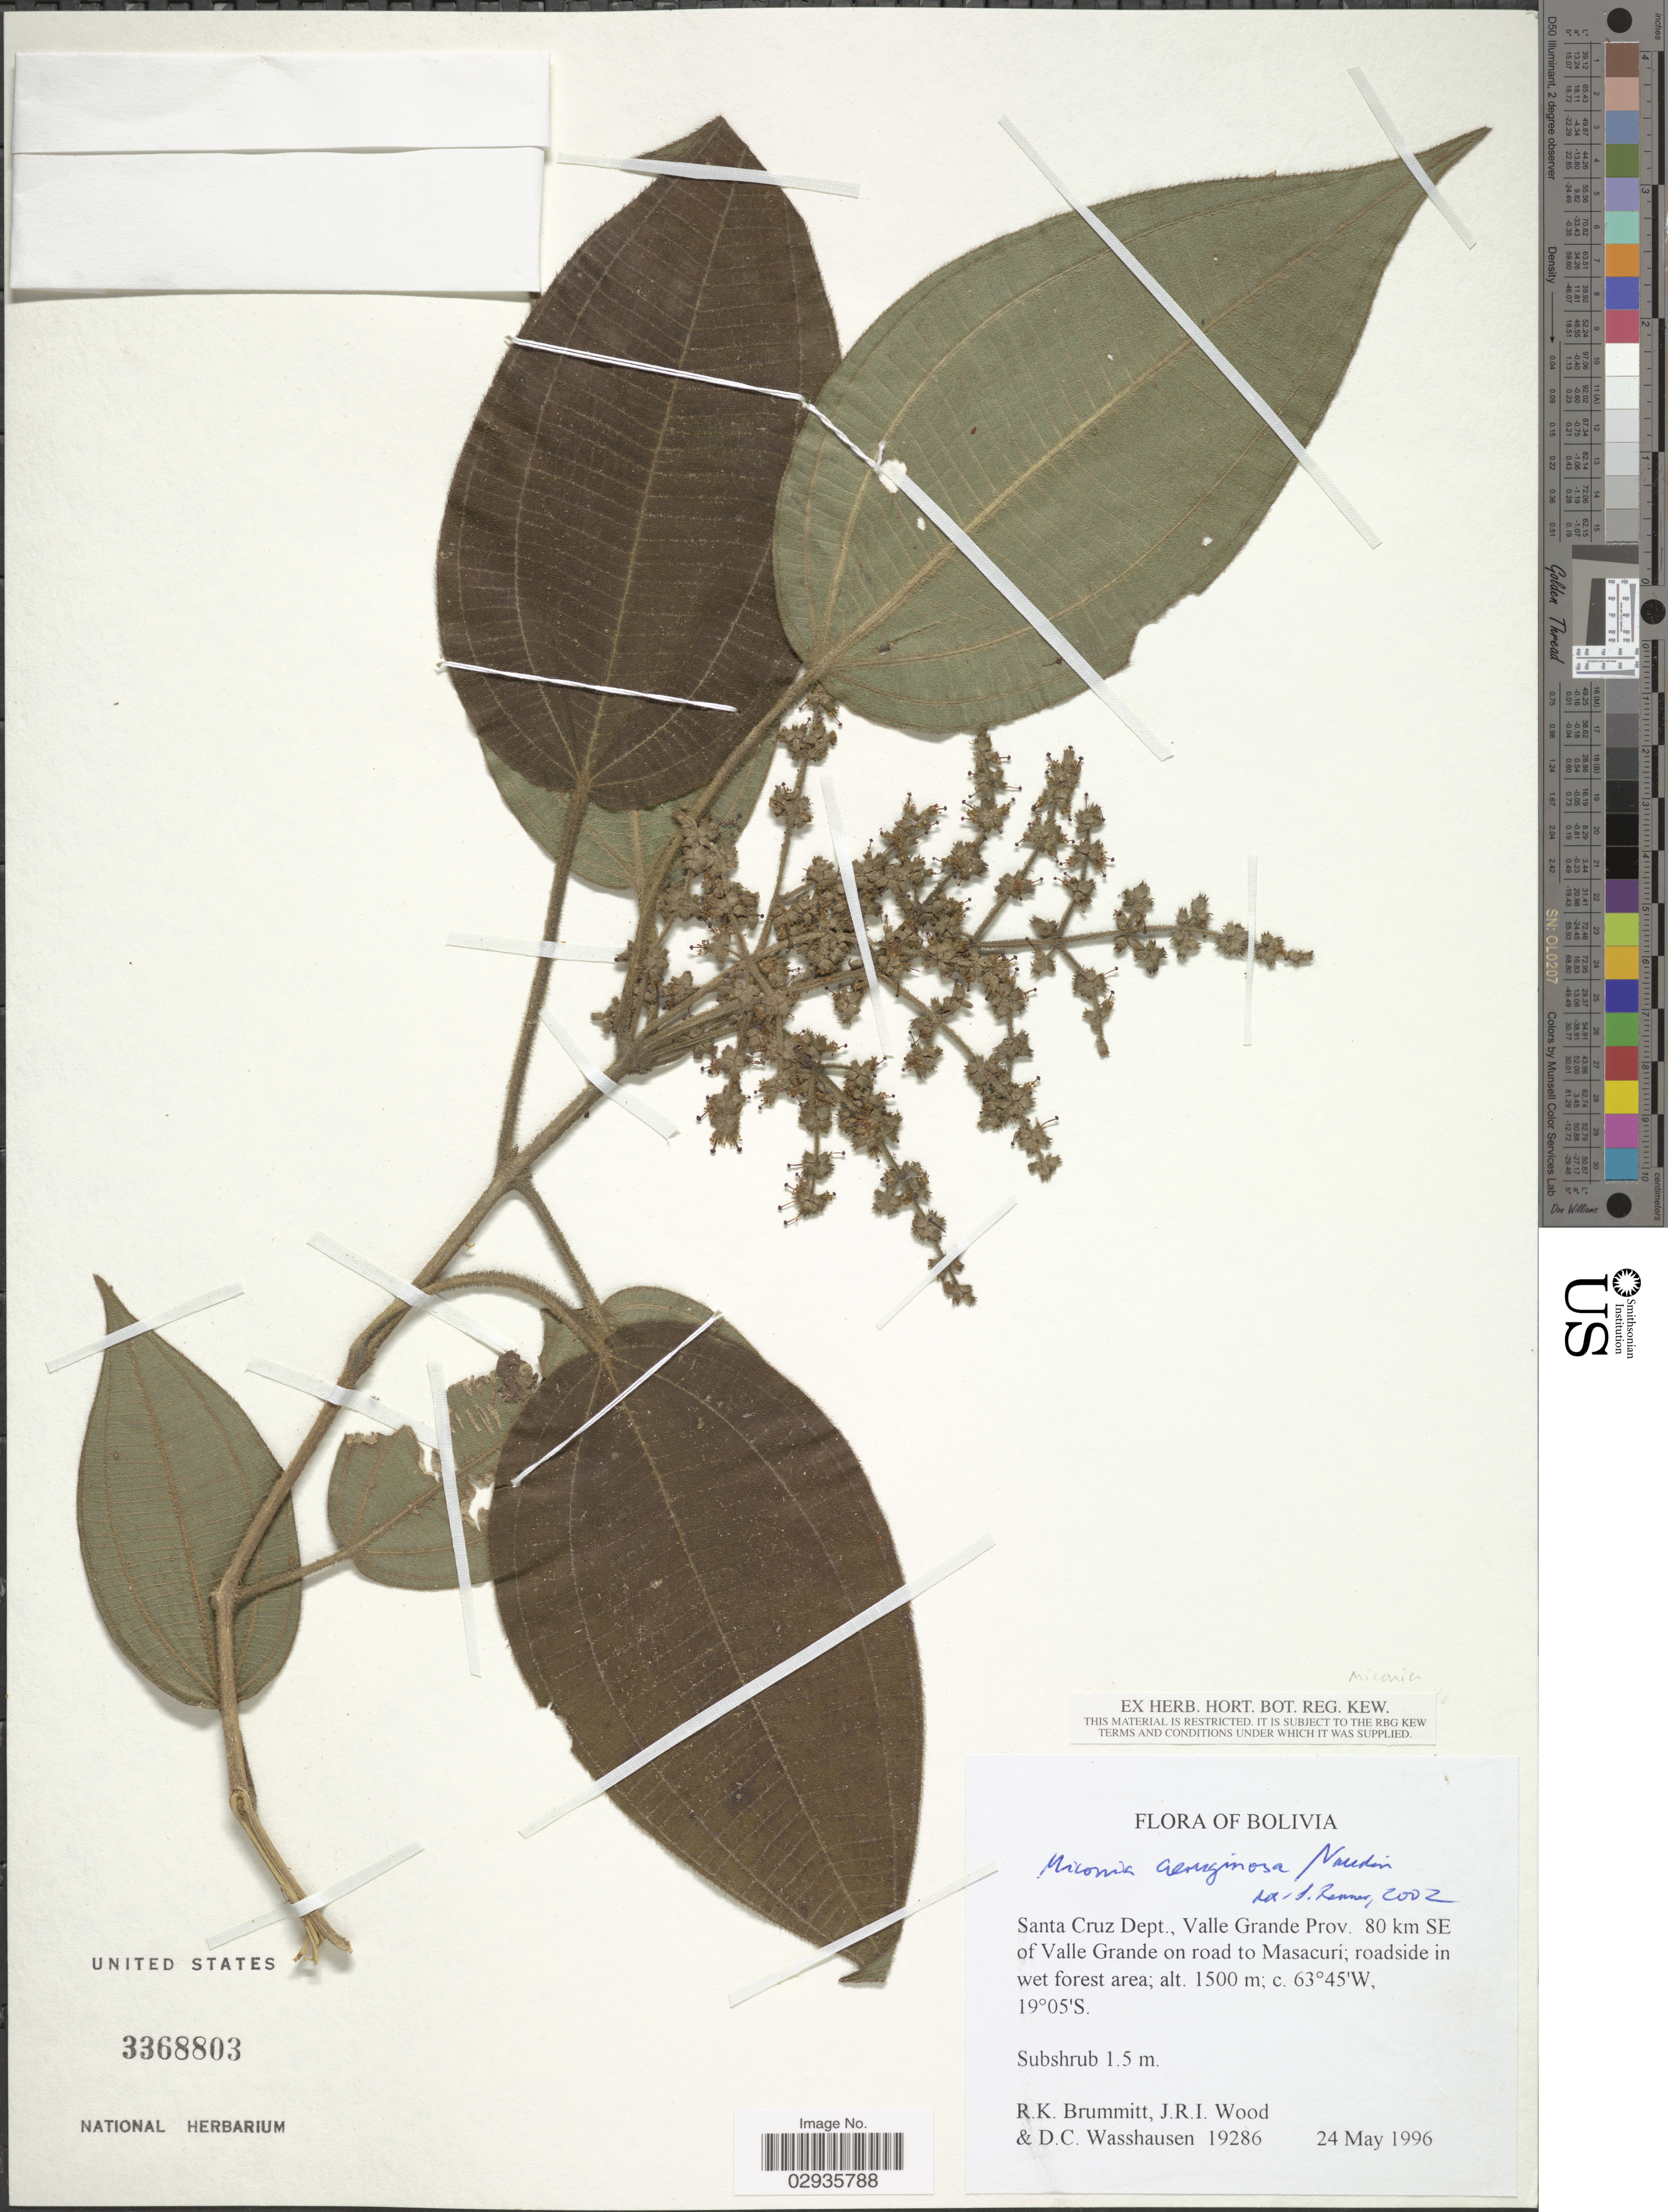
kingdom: Plantae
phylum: Tracheophyta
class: Magnoliopsida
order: Myrtales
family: Melastomataceae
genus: Miconia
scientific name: Miconia uvifera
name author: Naudin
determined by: Almeda, F.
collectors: R. K. Brummitt, J. R. I. Wood & D. C. Wasshausen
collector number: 19286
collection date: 1996-05-24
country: Bolivia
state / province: Santa Cruz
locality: Santa Cruz Dept., Valle Grande Prov. 80 km SE of Valle Grande on road to Masacurí.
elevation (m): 1500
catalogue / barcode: US 3368803